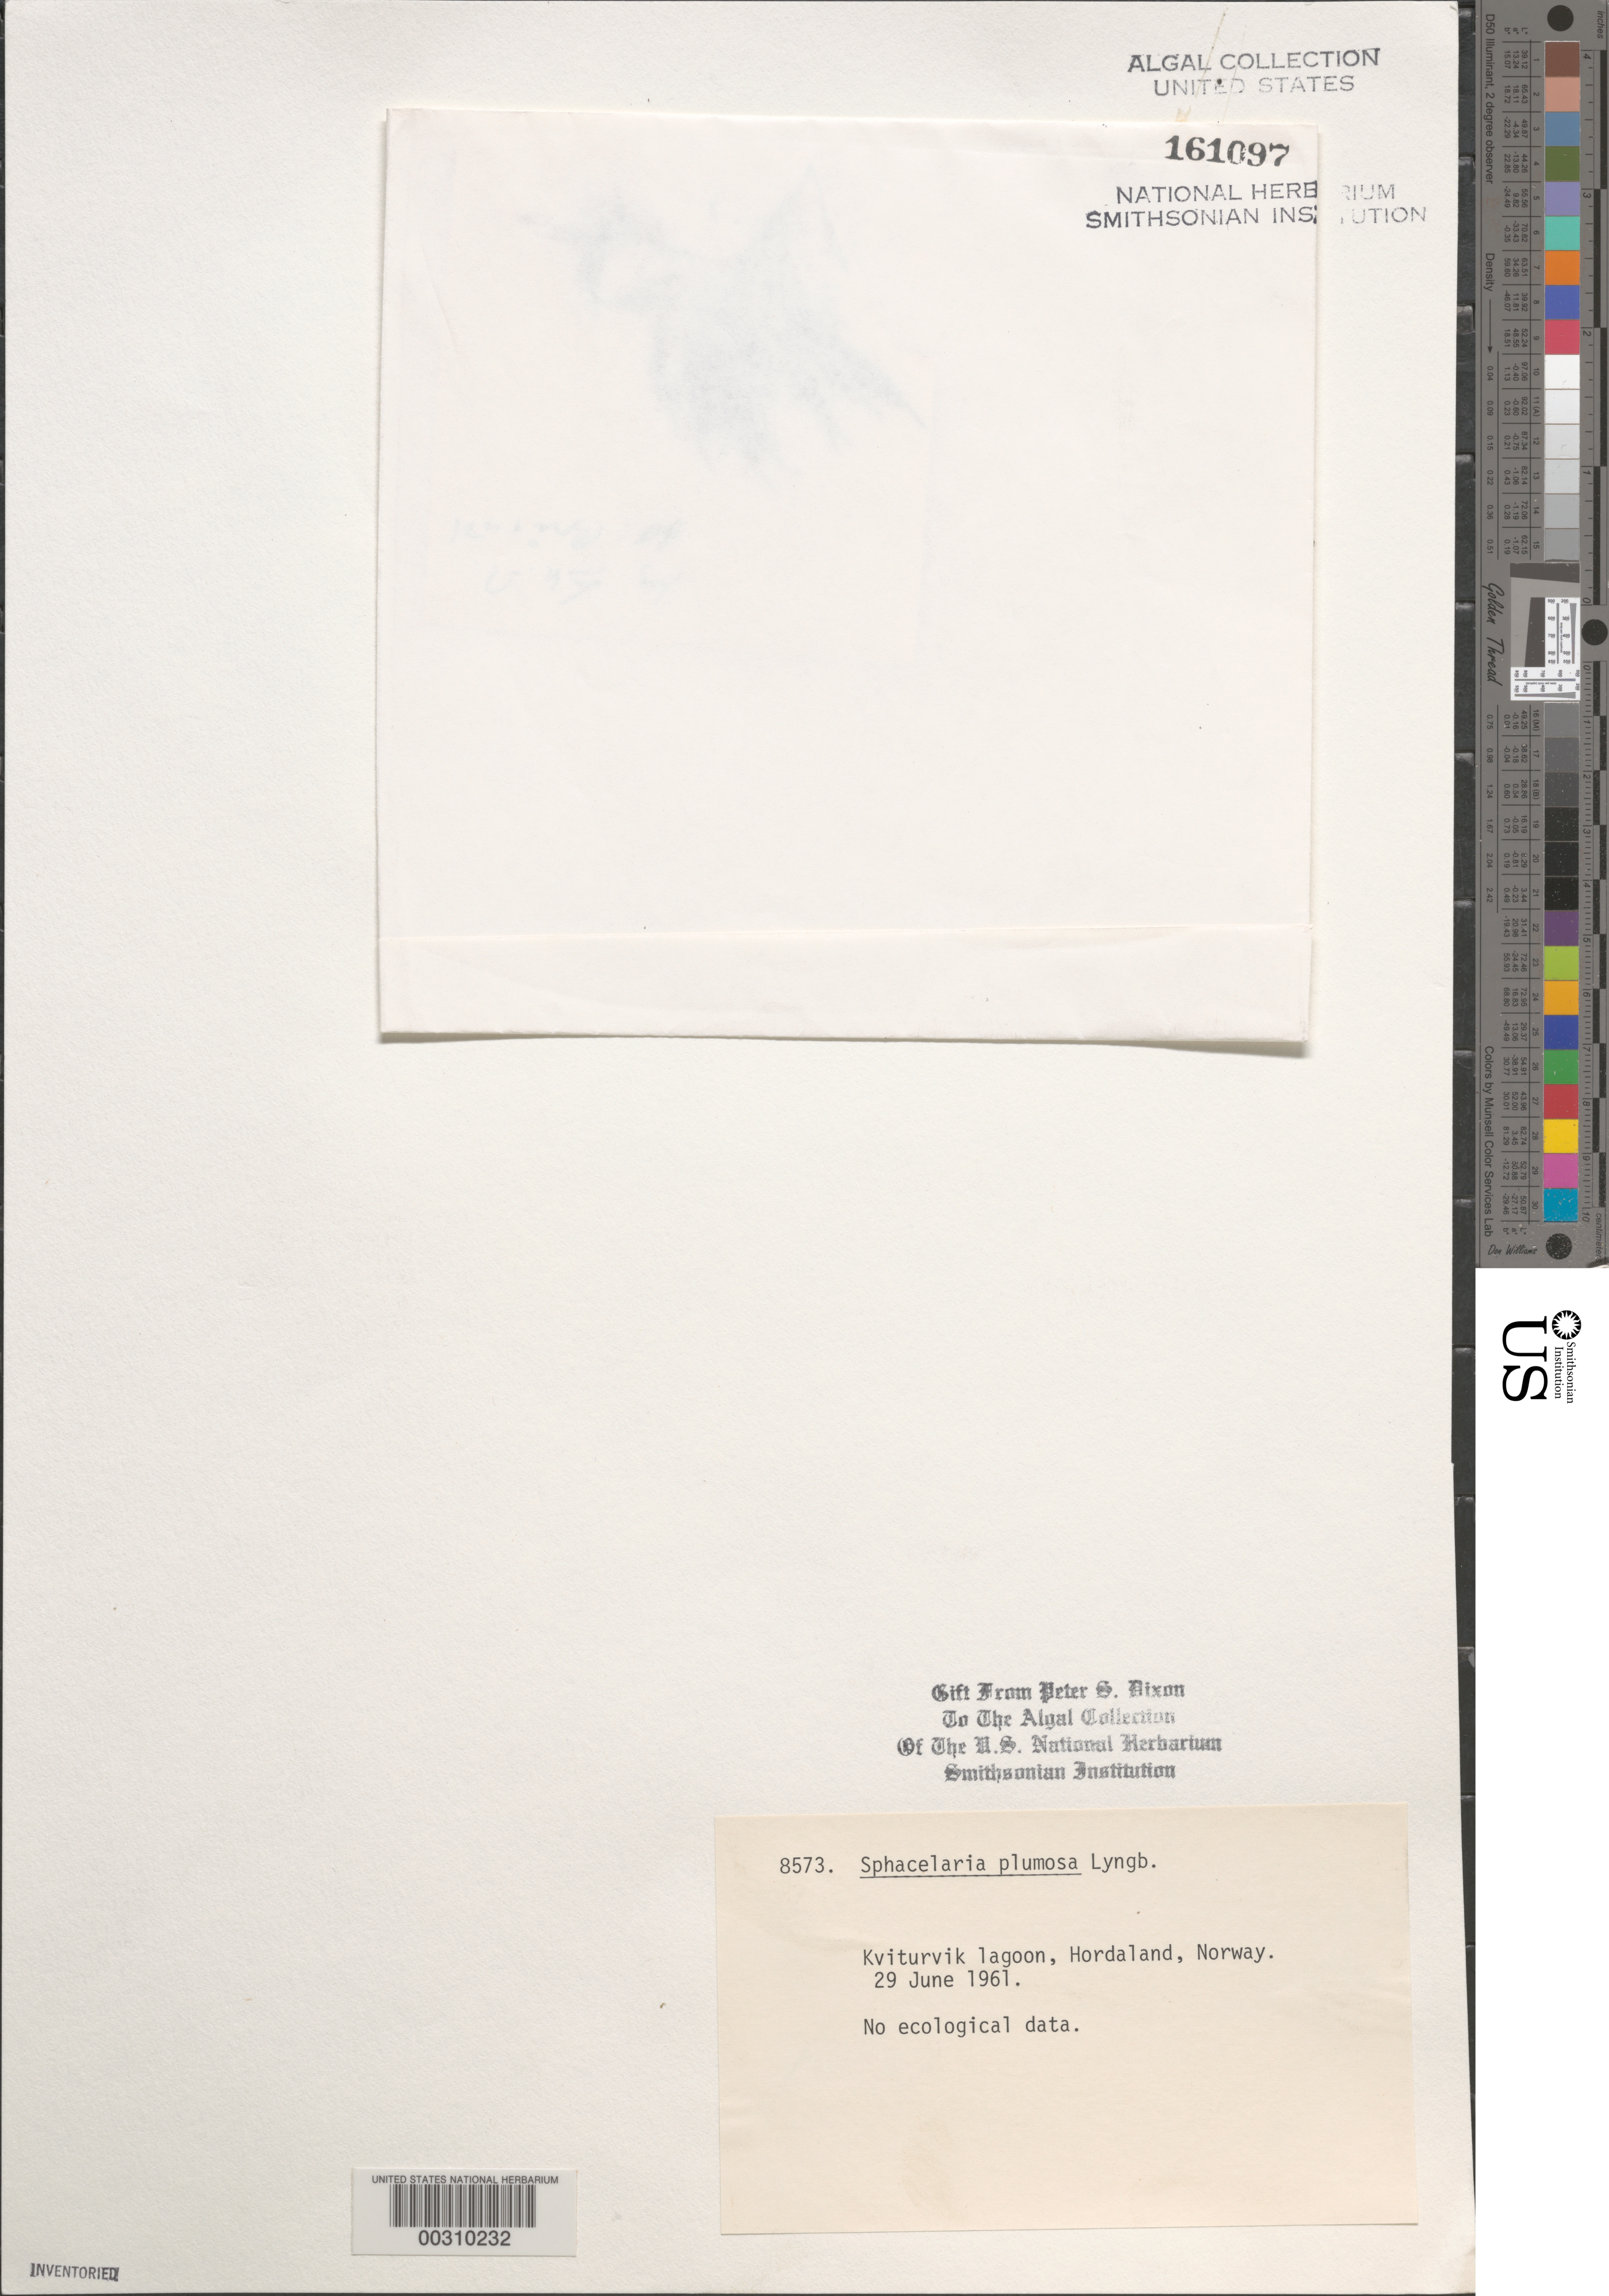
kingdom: Chromista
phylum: Ochrophyta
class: Phaeophyceae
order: Sphacelariales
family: Sphacelariaceae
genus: Chaetopteris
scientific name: Chaetopteris plumosa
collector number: PSD 8573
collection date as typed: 29 Jun 1961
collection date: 1961-06-29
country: Norway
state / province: Hordaland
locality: Kviturvik lagoon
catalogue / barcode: US 161097